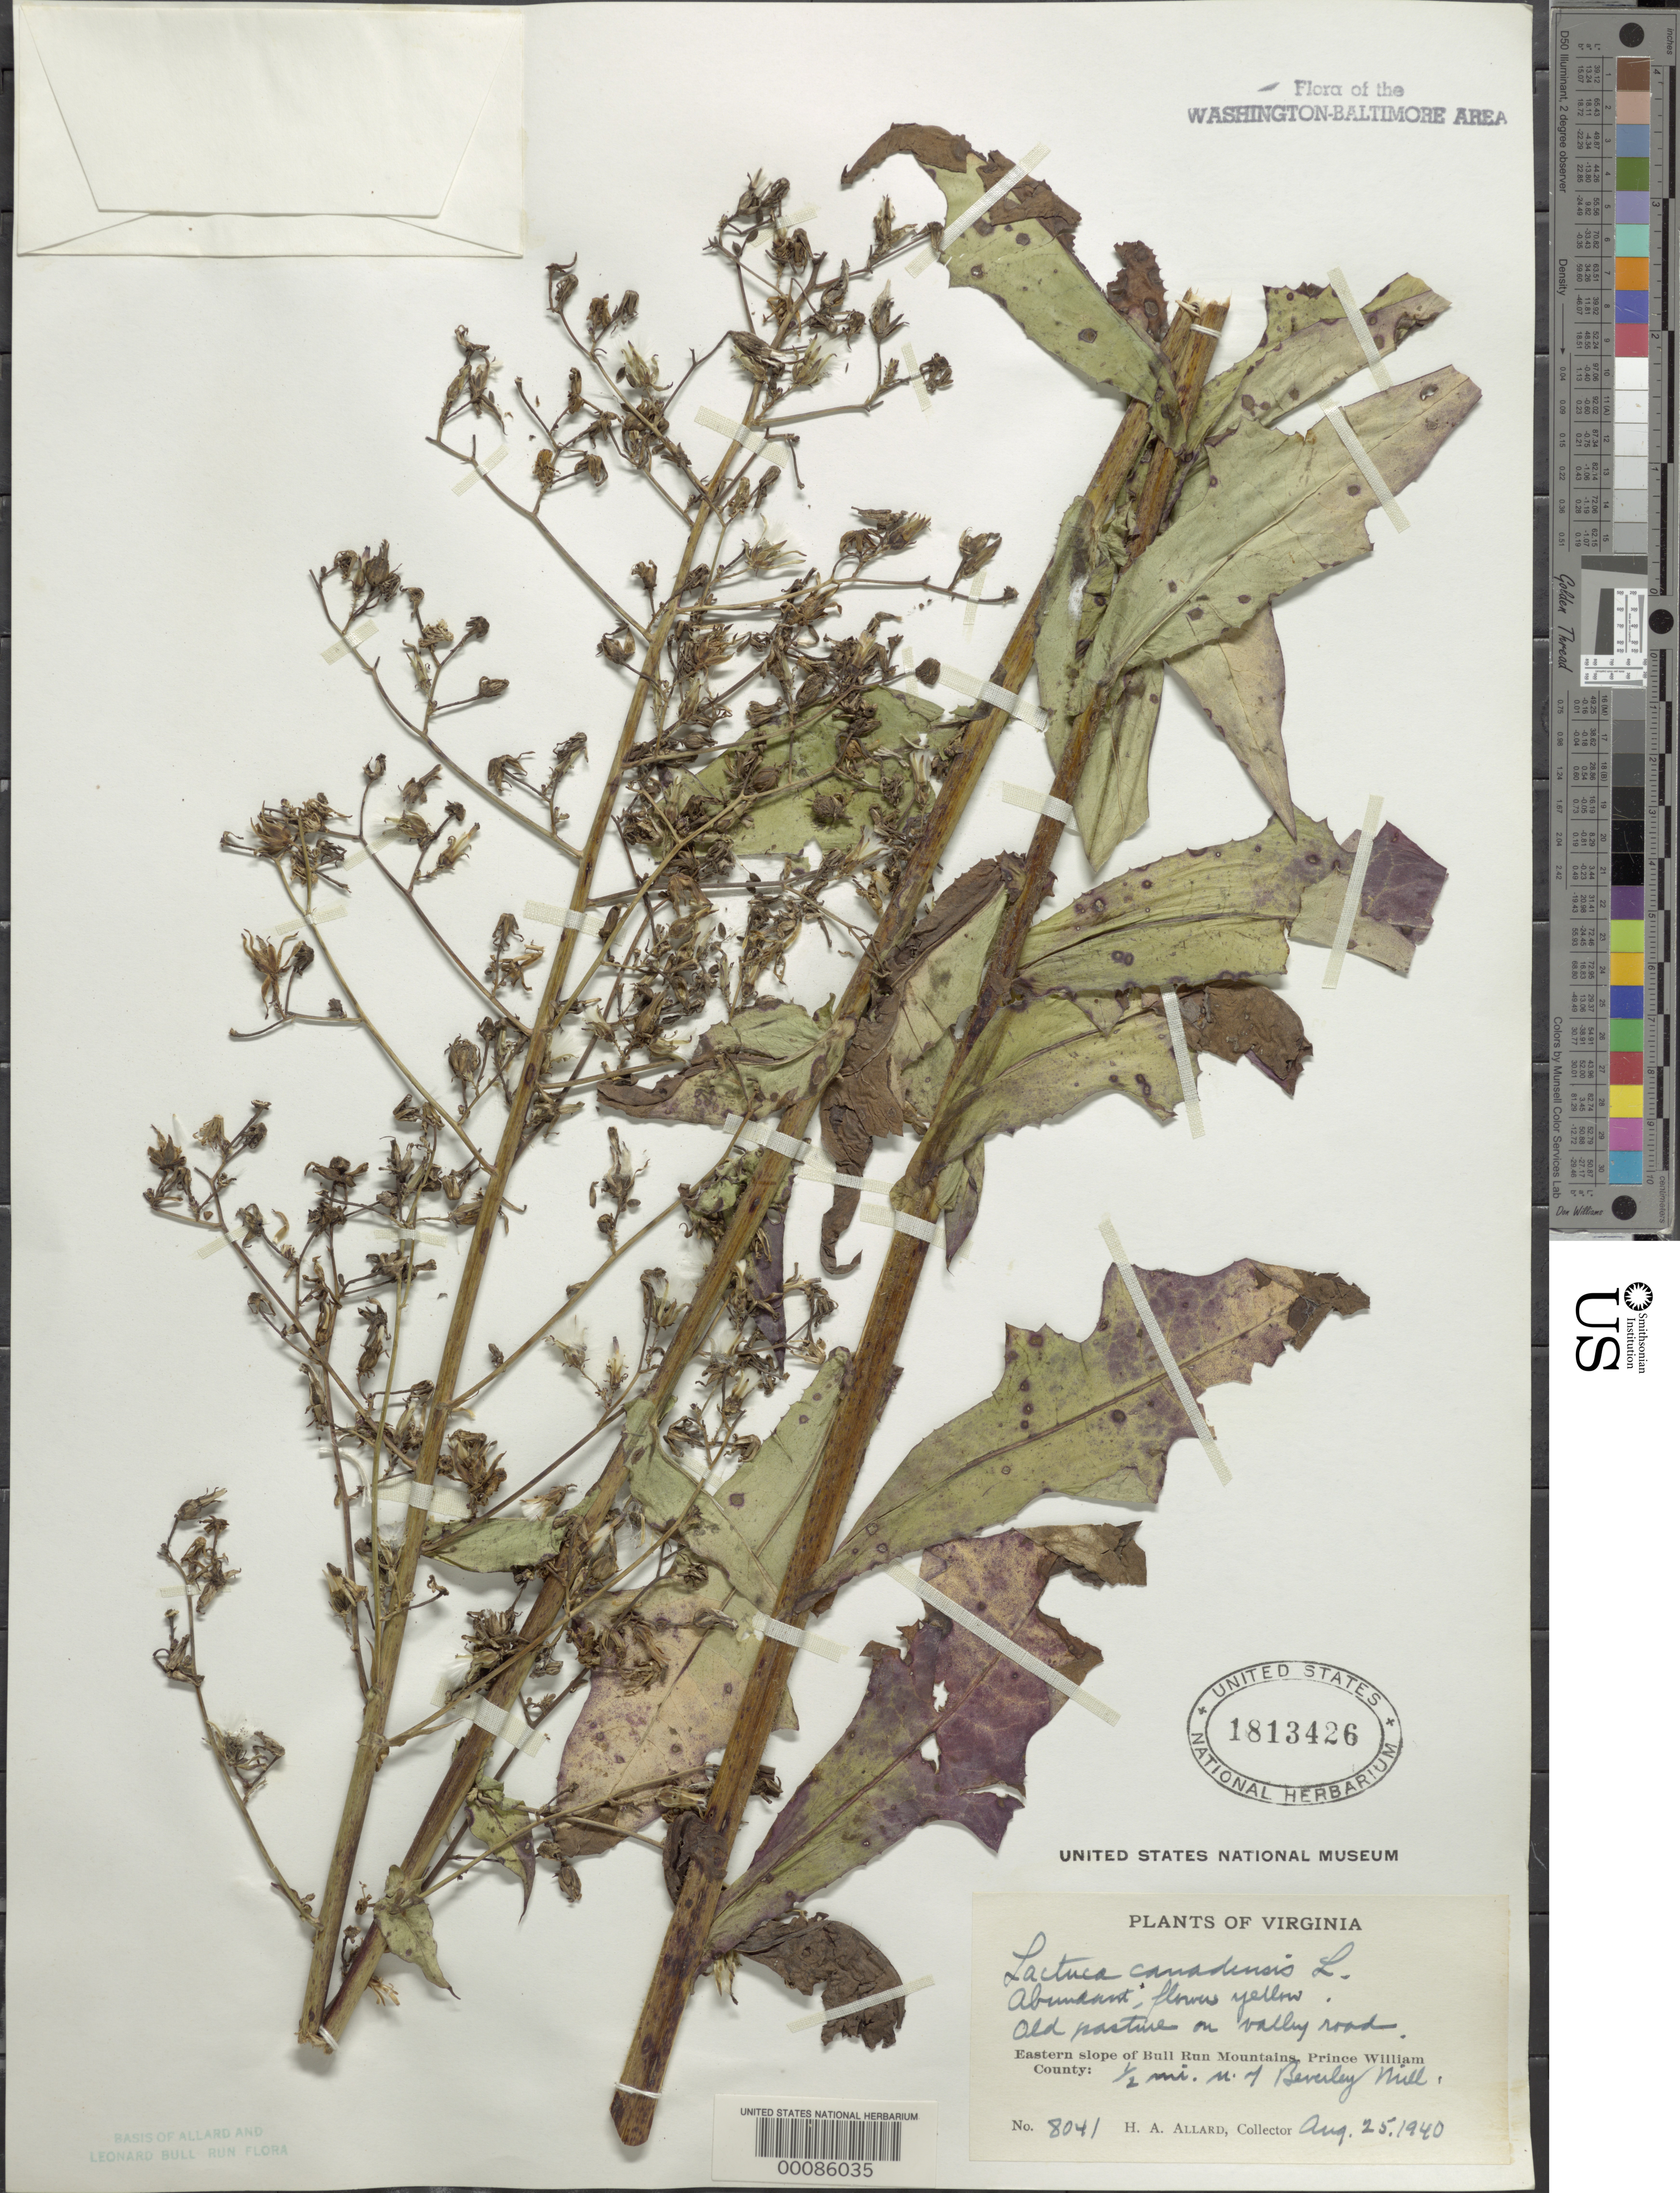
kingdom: Plantae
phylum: Tracheophyta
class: Magnoliopsida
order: Asterales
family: Asteraceae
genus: Lactuca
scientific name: Lactuca canadensis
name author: L.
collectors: H. A. Allard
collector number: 8041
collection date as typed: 25 Aug 1940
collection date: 1940-08-25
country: United States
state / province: Virginia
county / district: Prince William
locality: North of Beverley Mill eastern slope of Bull Run Mountains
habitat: Old pasture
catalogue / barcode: US 1813426